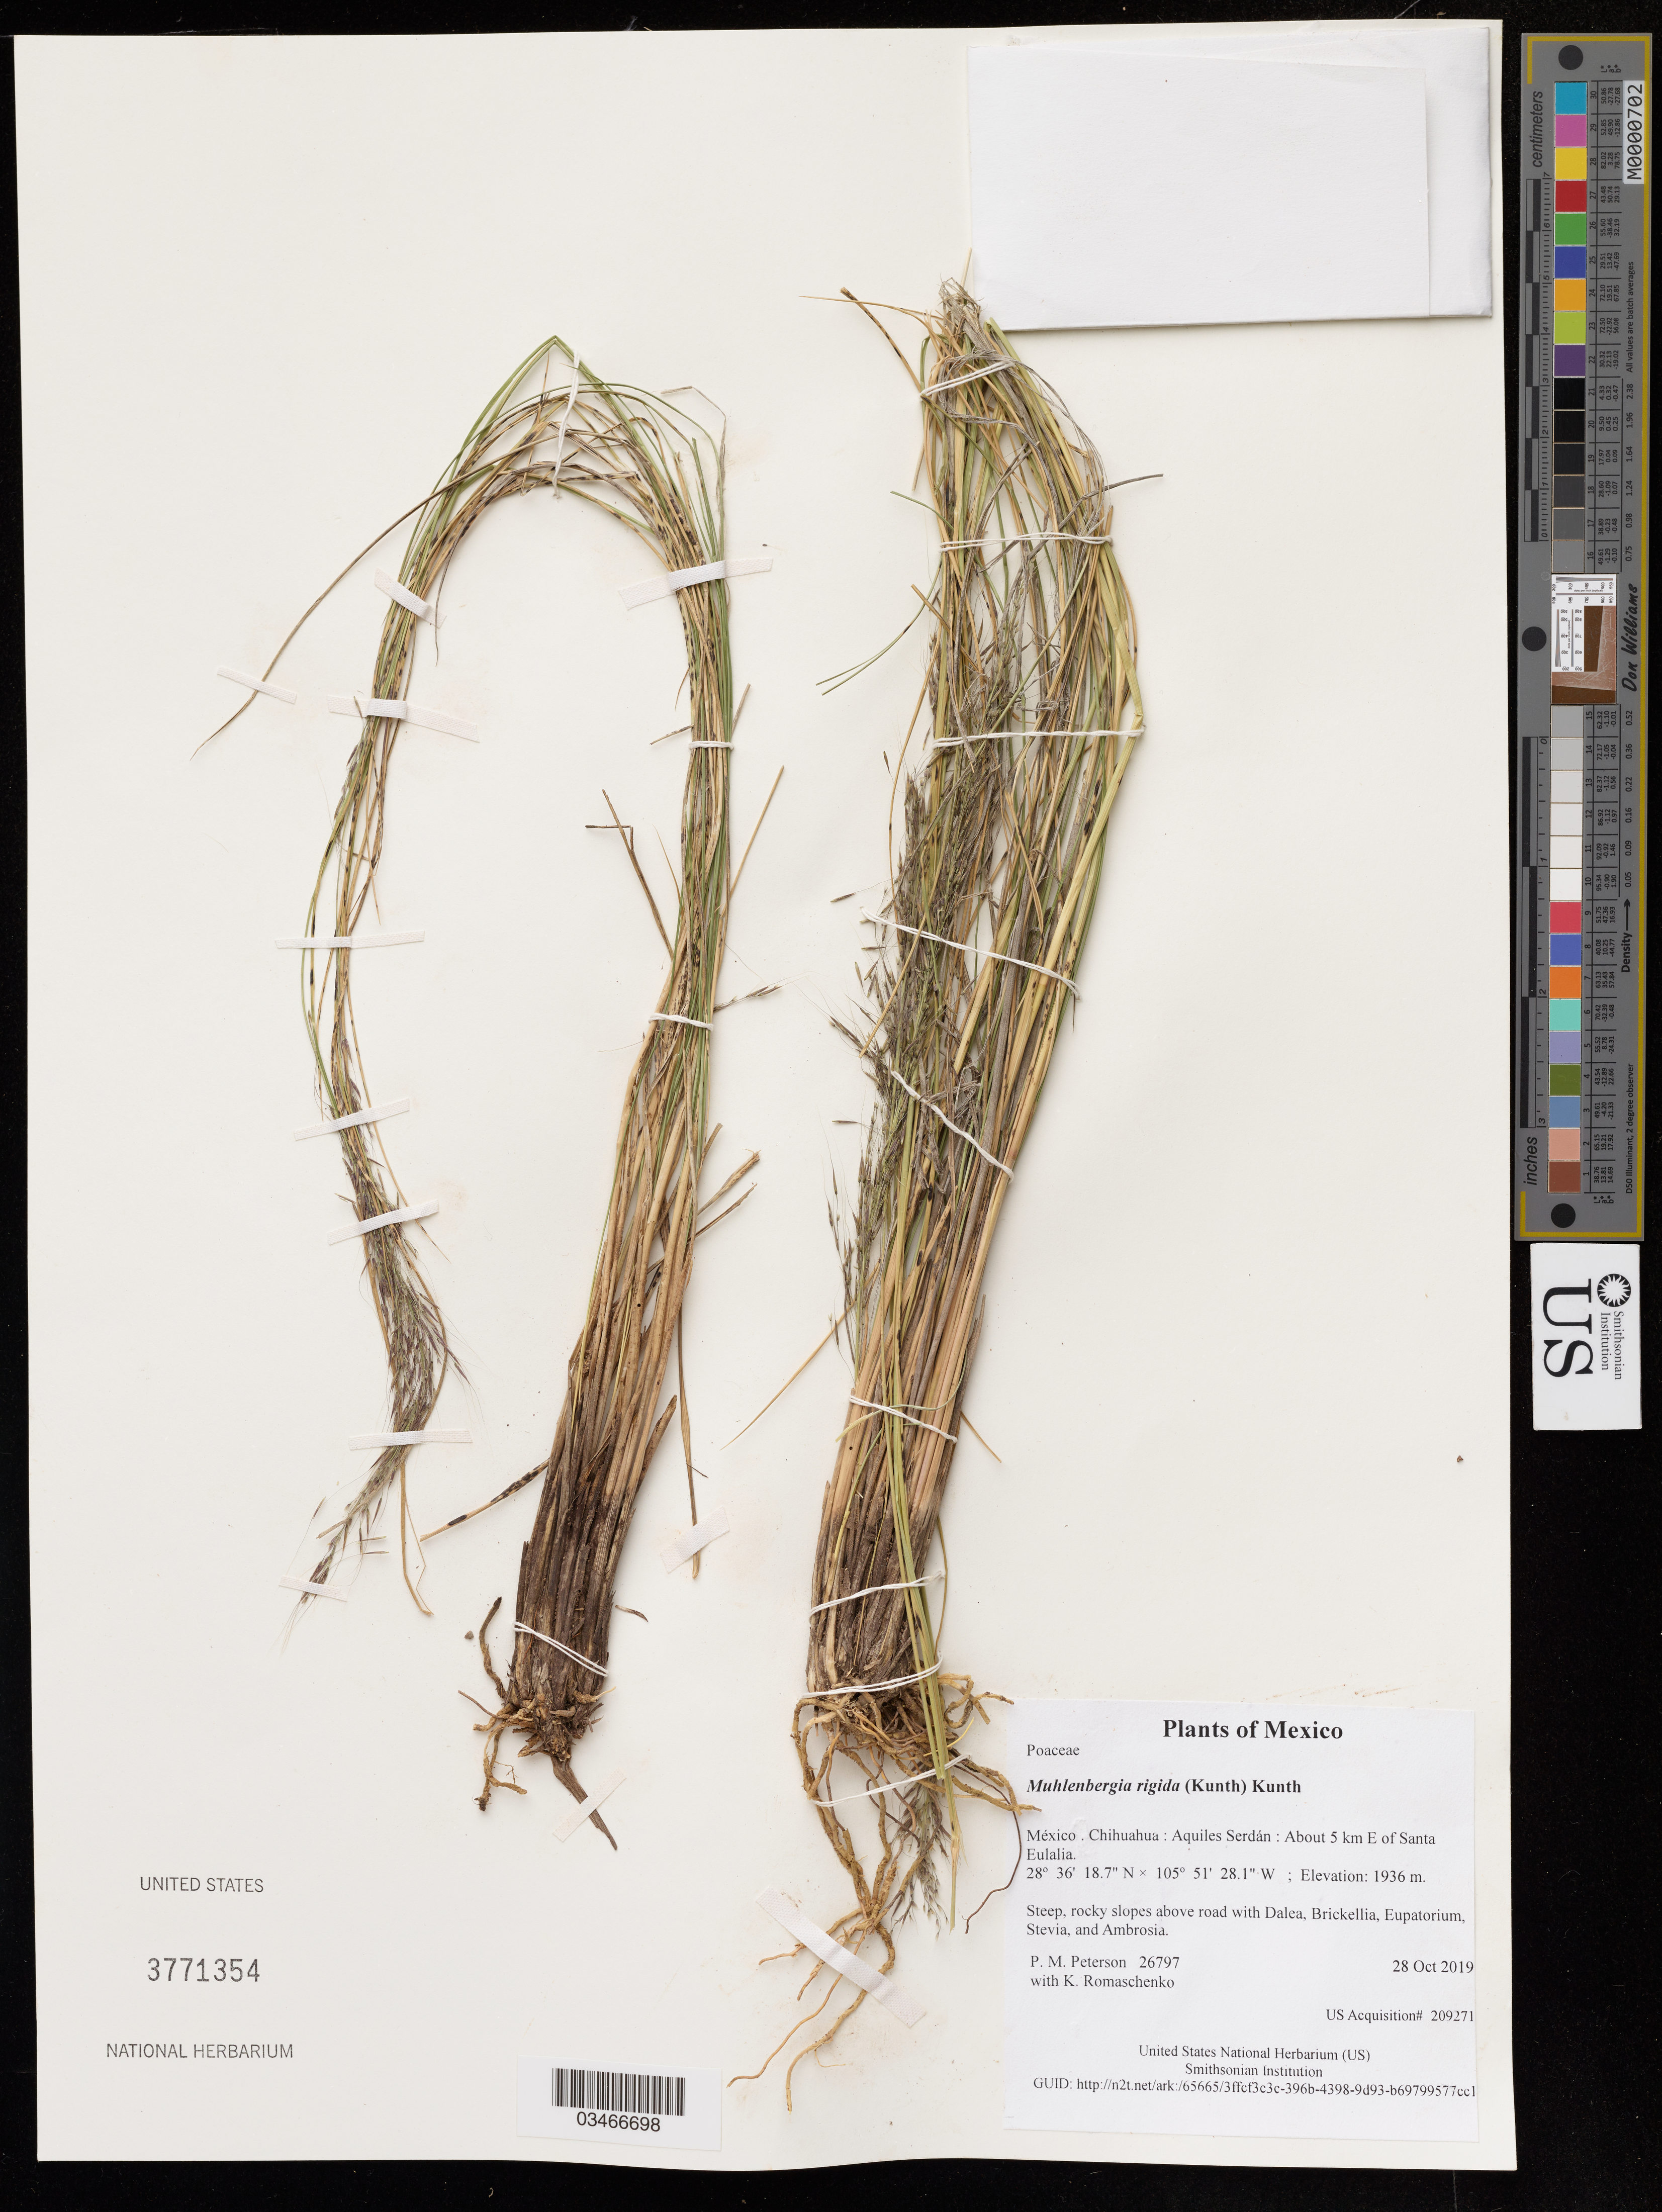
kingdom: Plantae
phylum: Tracheophyta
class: Liliopsida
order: Poales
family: Poaceae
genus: Muhlenbergia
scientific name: Muhlenbergia rigida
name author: (Kunth) Kunth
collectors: P. M. Peterson & K. Romaschenko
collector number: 26797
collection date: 2019-10-28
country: México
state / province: Chihuahua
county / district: Aquiles Serdán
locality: About 5 km E of Santa Eulalia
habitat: Steep, rocky slopes above road with Dalea, Brickellia, Eupatorium, Stevia, and Ambrosia.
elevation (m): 1936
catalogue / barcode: US 3771354